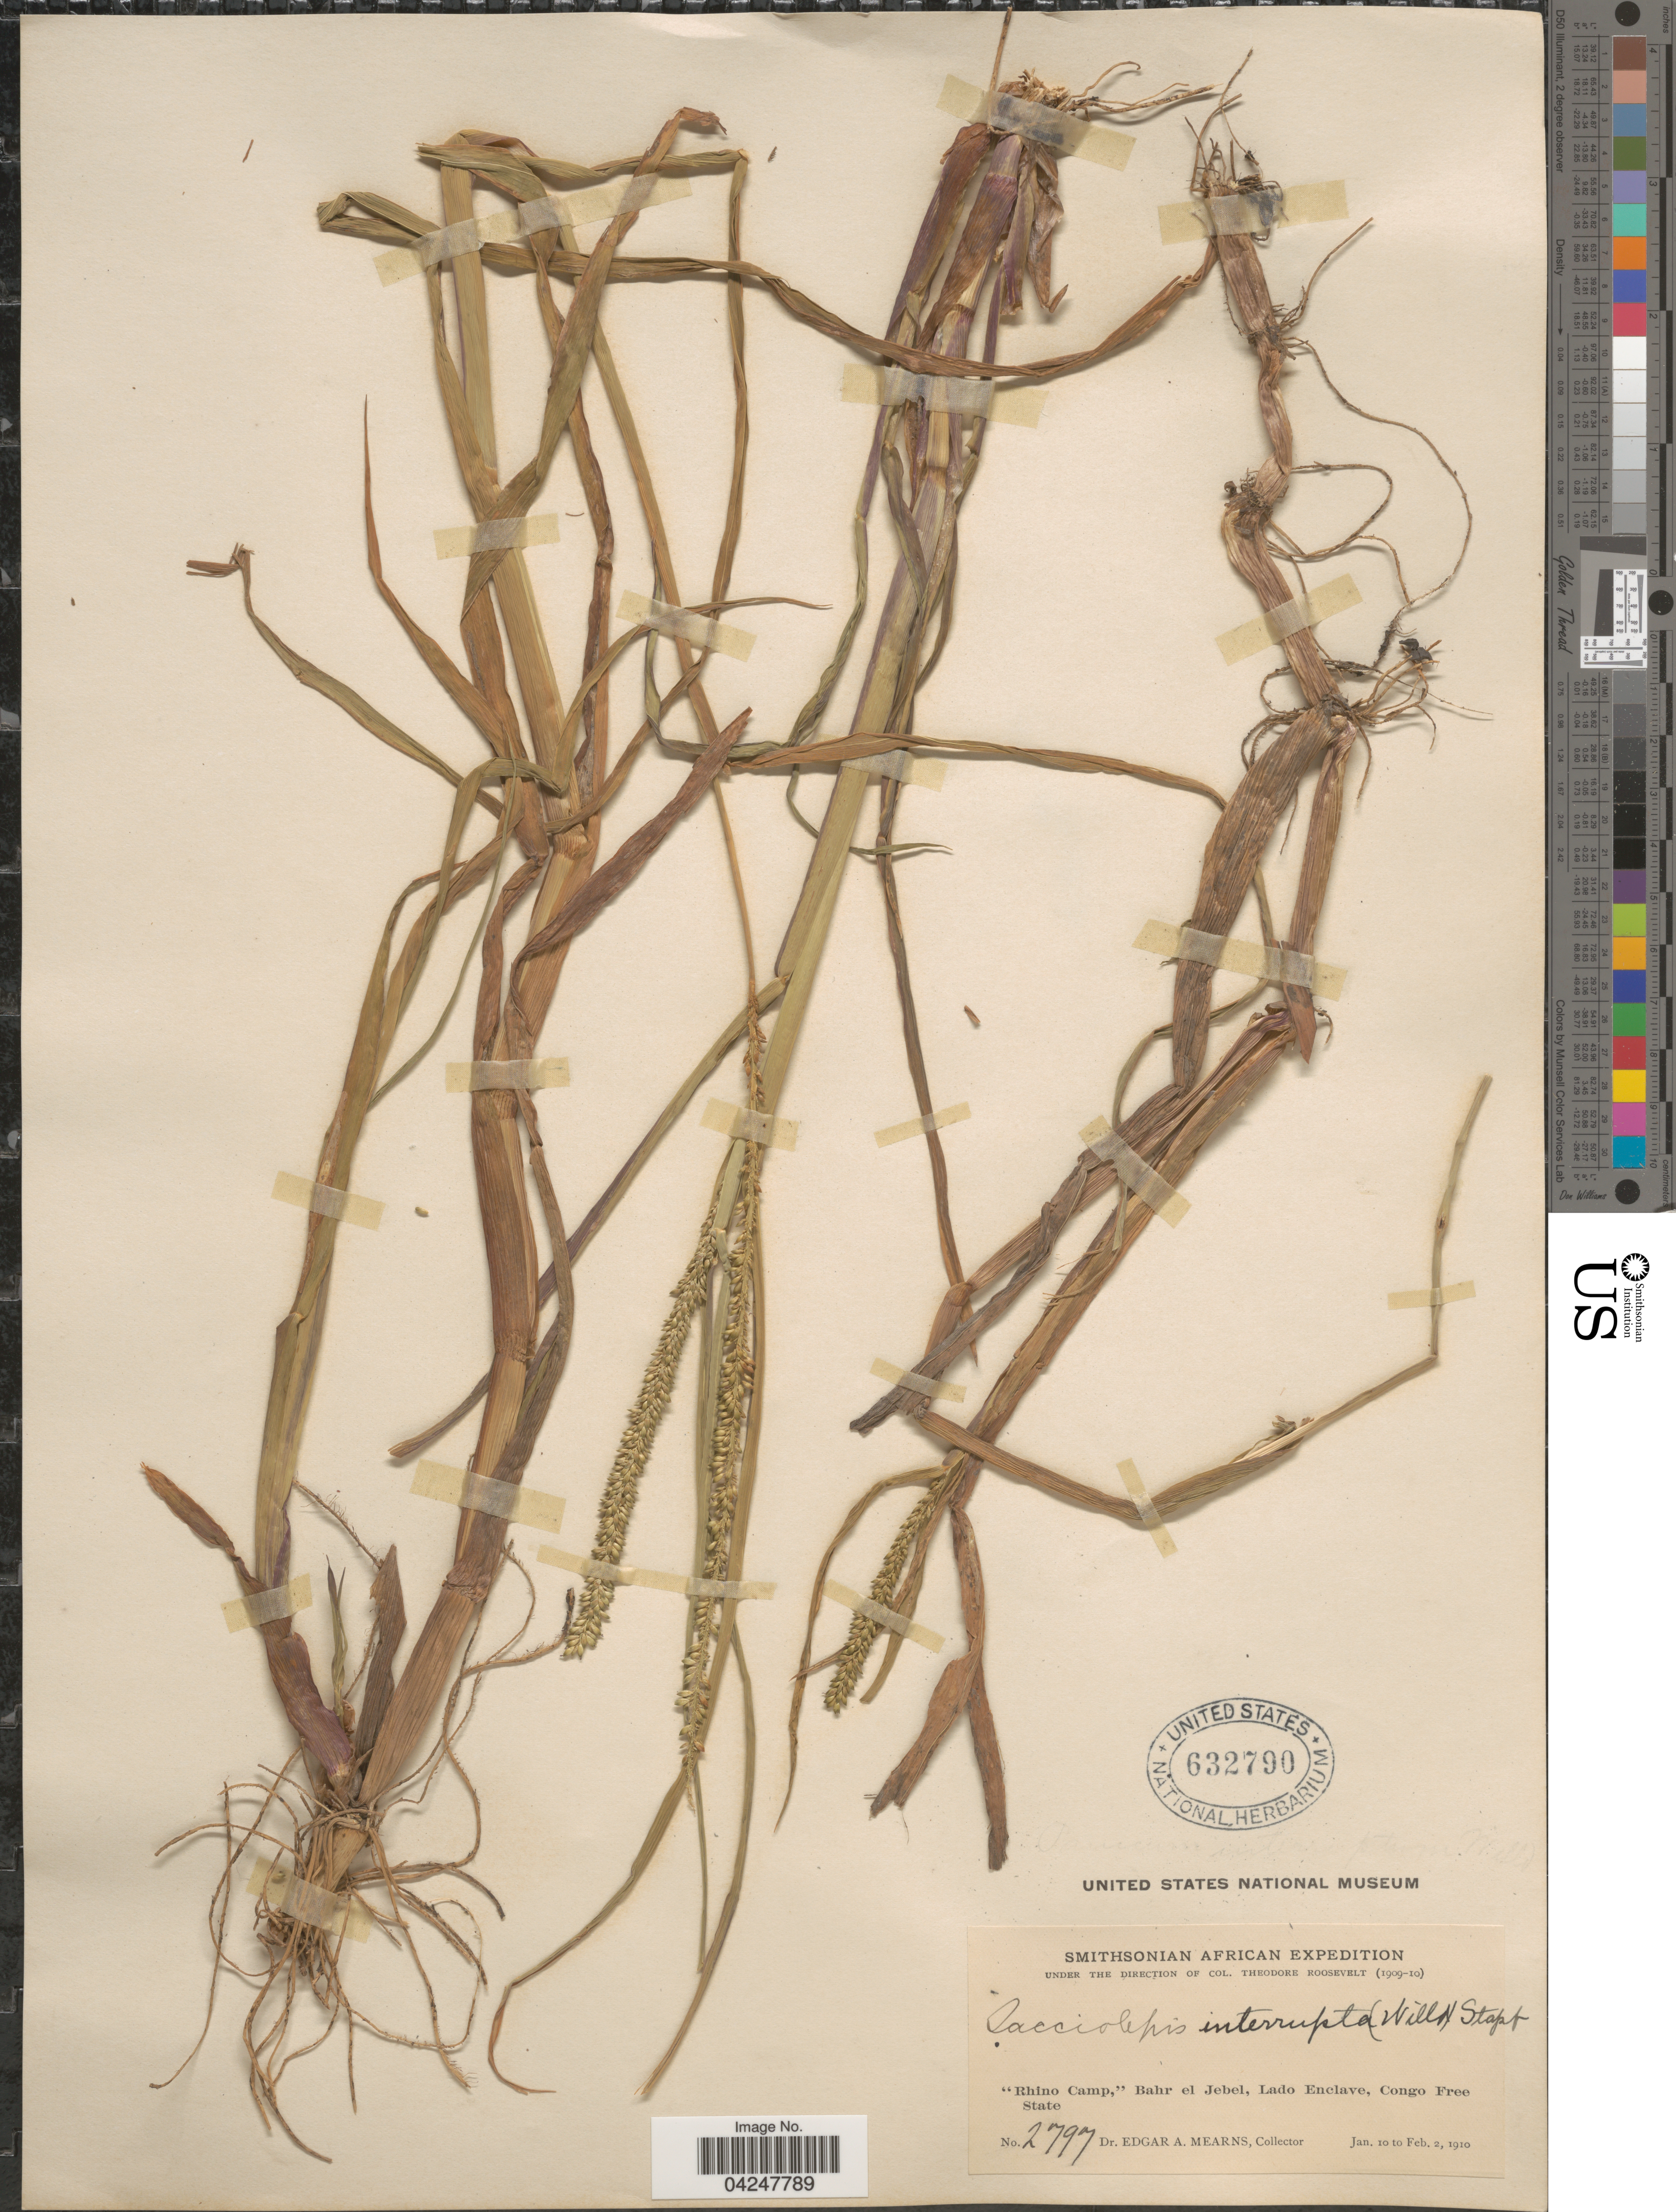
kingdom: Plantae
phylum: Tracheophyta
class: Liliopsida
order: Poales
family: Poaceae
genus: Sacciolepis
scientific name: Sacciolepis interrupta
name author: (Willd.) Stapf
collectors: E. A. Mearns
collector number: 2797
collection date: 1910-01-10/1910-02-02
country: Congo, Democratic Republic of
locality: Smithsonian African Expedition. "Rhino Camp," Bahr el Jebel, Lado Enclave, Congo Free State.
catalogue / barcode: US 632790